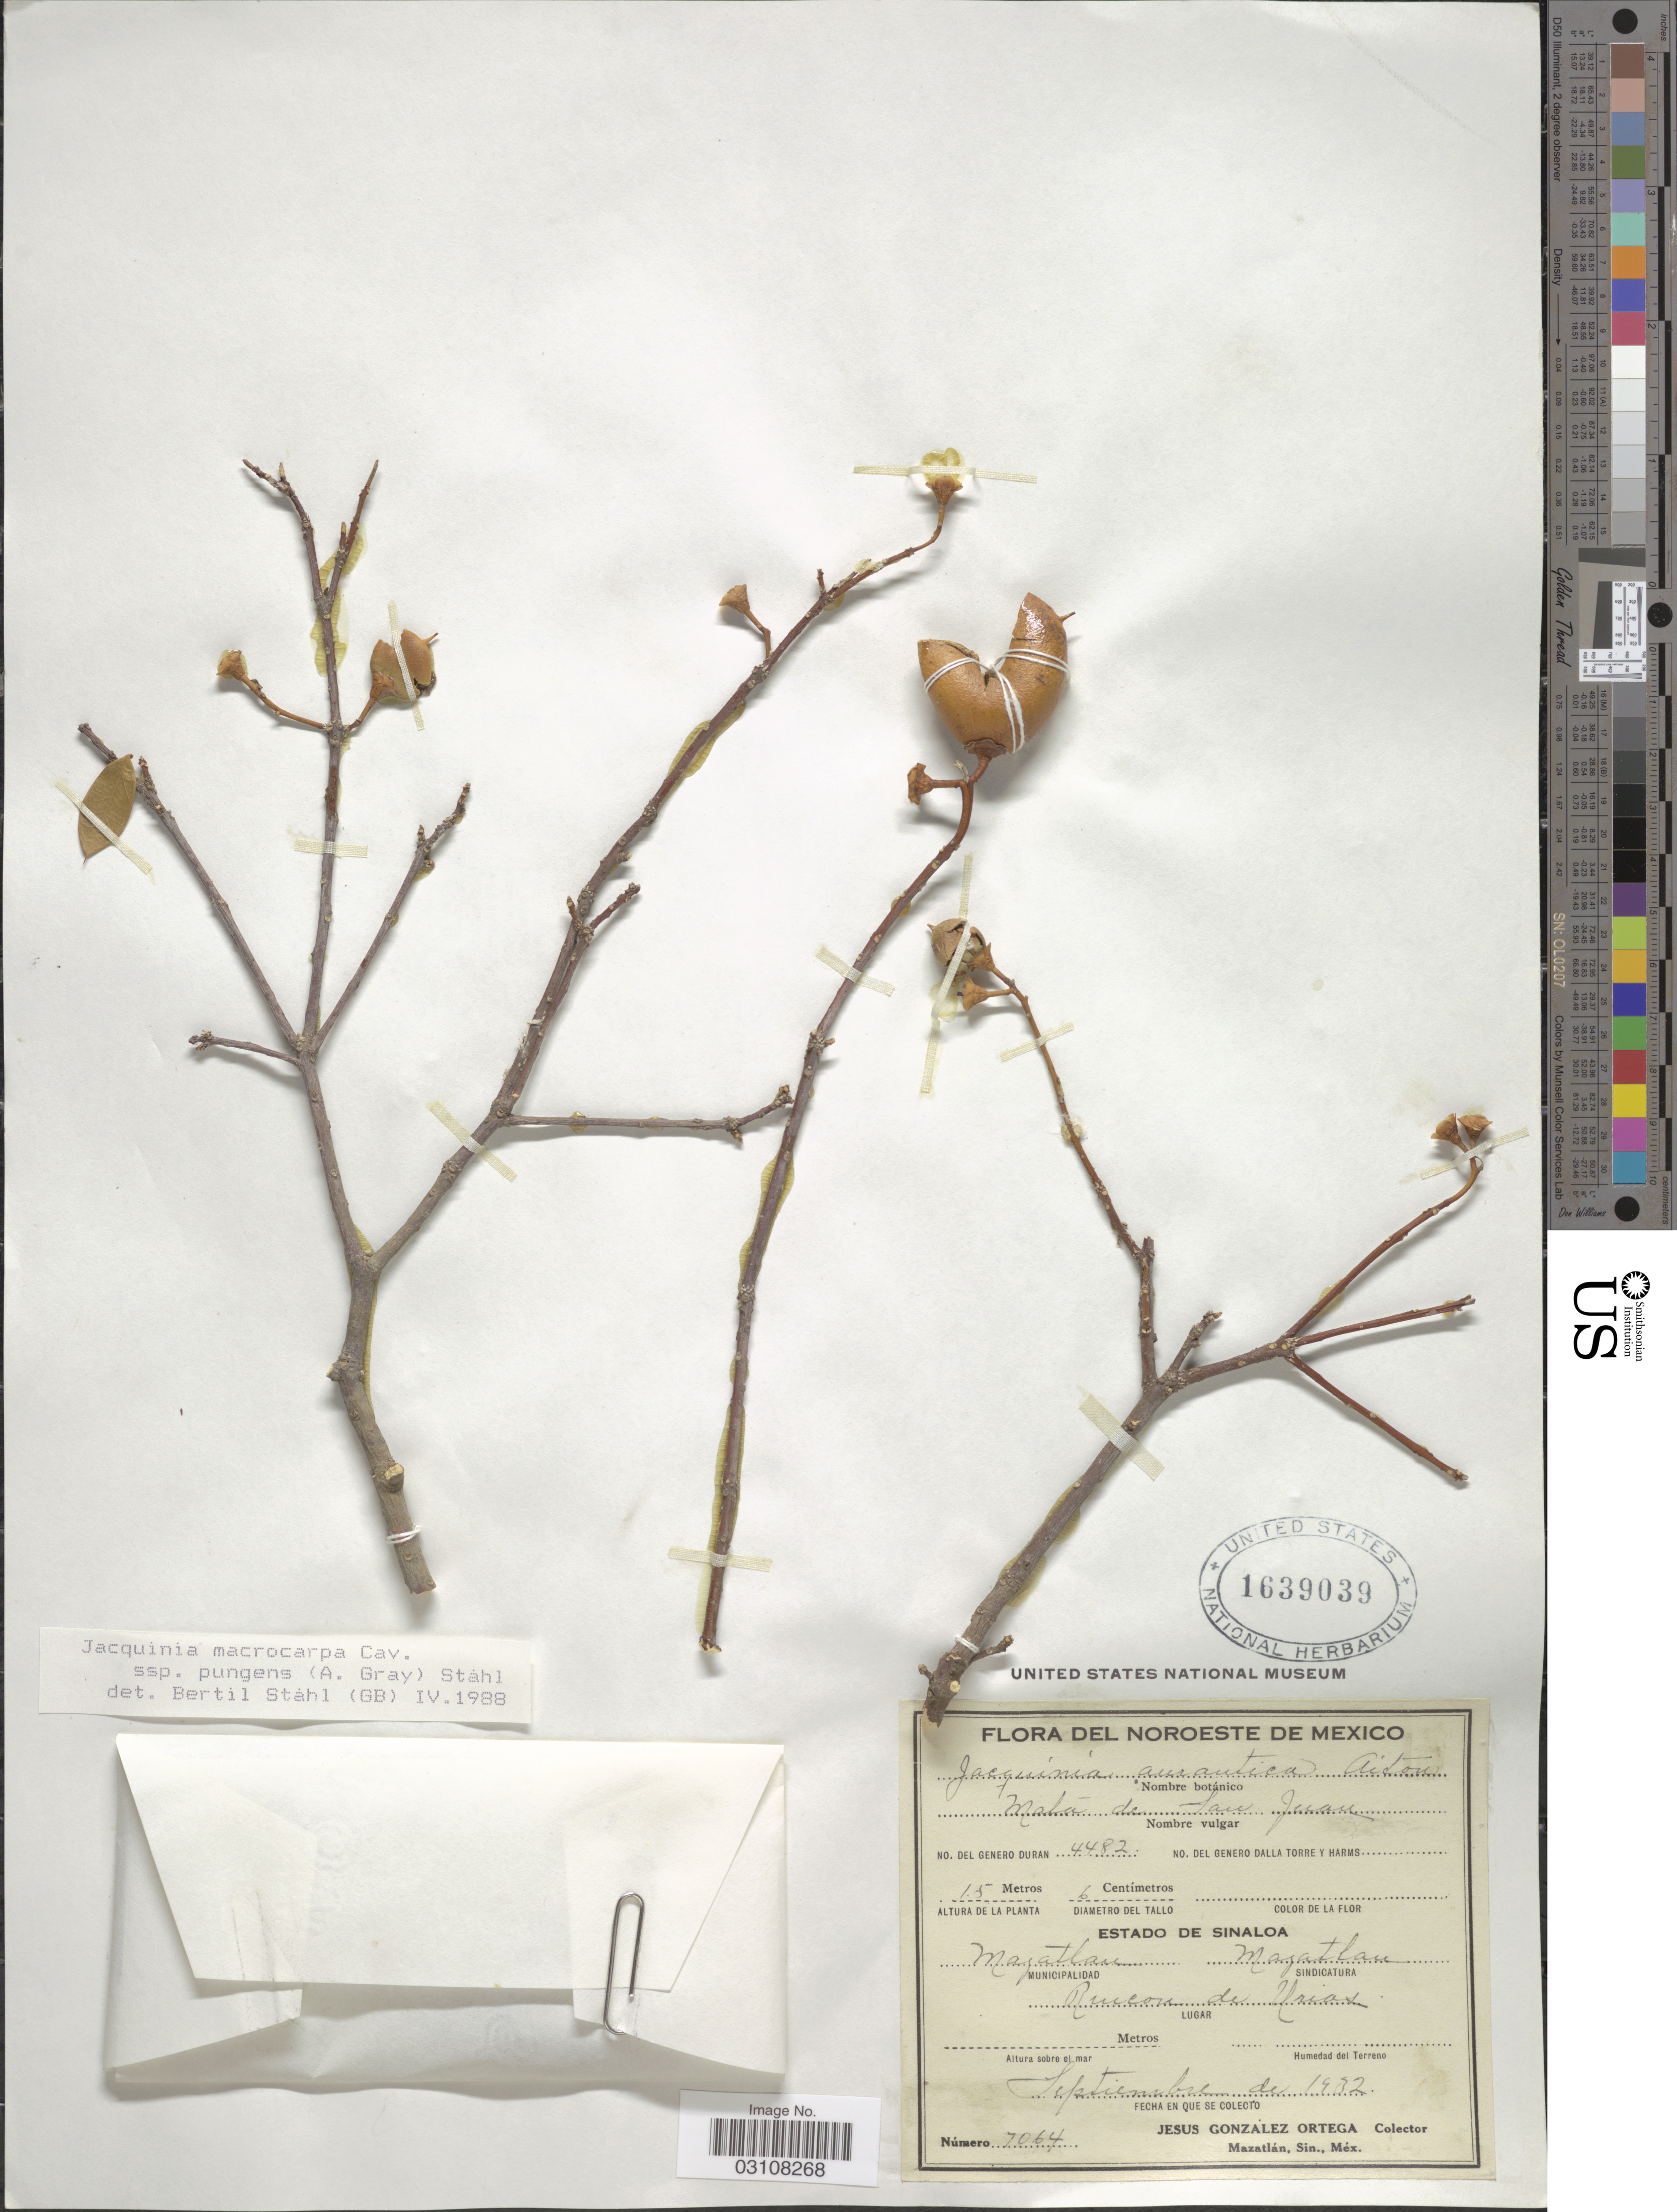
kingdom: Plantae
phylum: Tracheophyta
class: Magnoliopsida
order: Ericales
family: Primulaceae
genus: Jacquinia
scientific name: Jacquinia macrocarpa subsp. pungens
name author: Cav.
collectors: J. Ortega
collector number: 7064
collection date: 1932-09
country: Mexico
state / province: Sinaloa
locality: Noroeste de Mexico. Mata de San Juan. Municipalidad Mazatlan, Sindicatura Mazatlan, Rincon de Urias.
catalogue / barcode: US 1639039